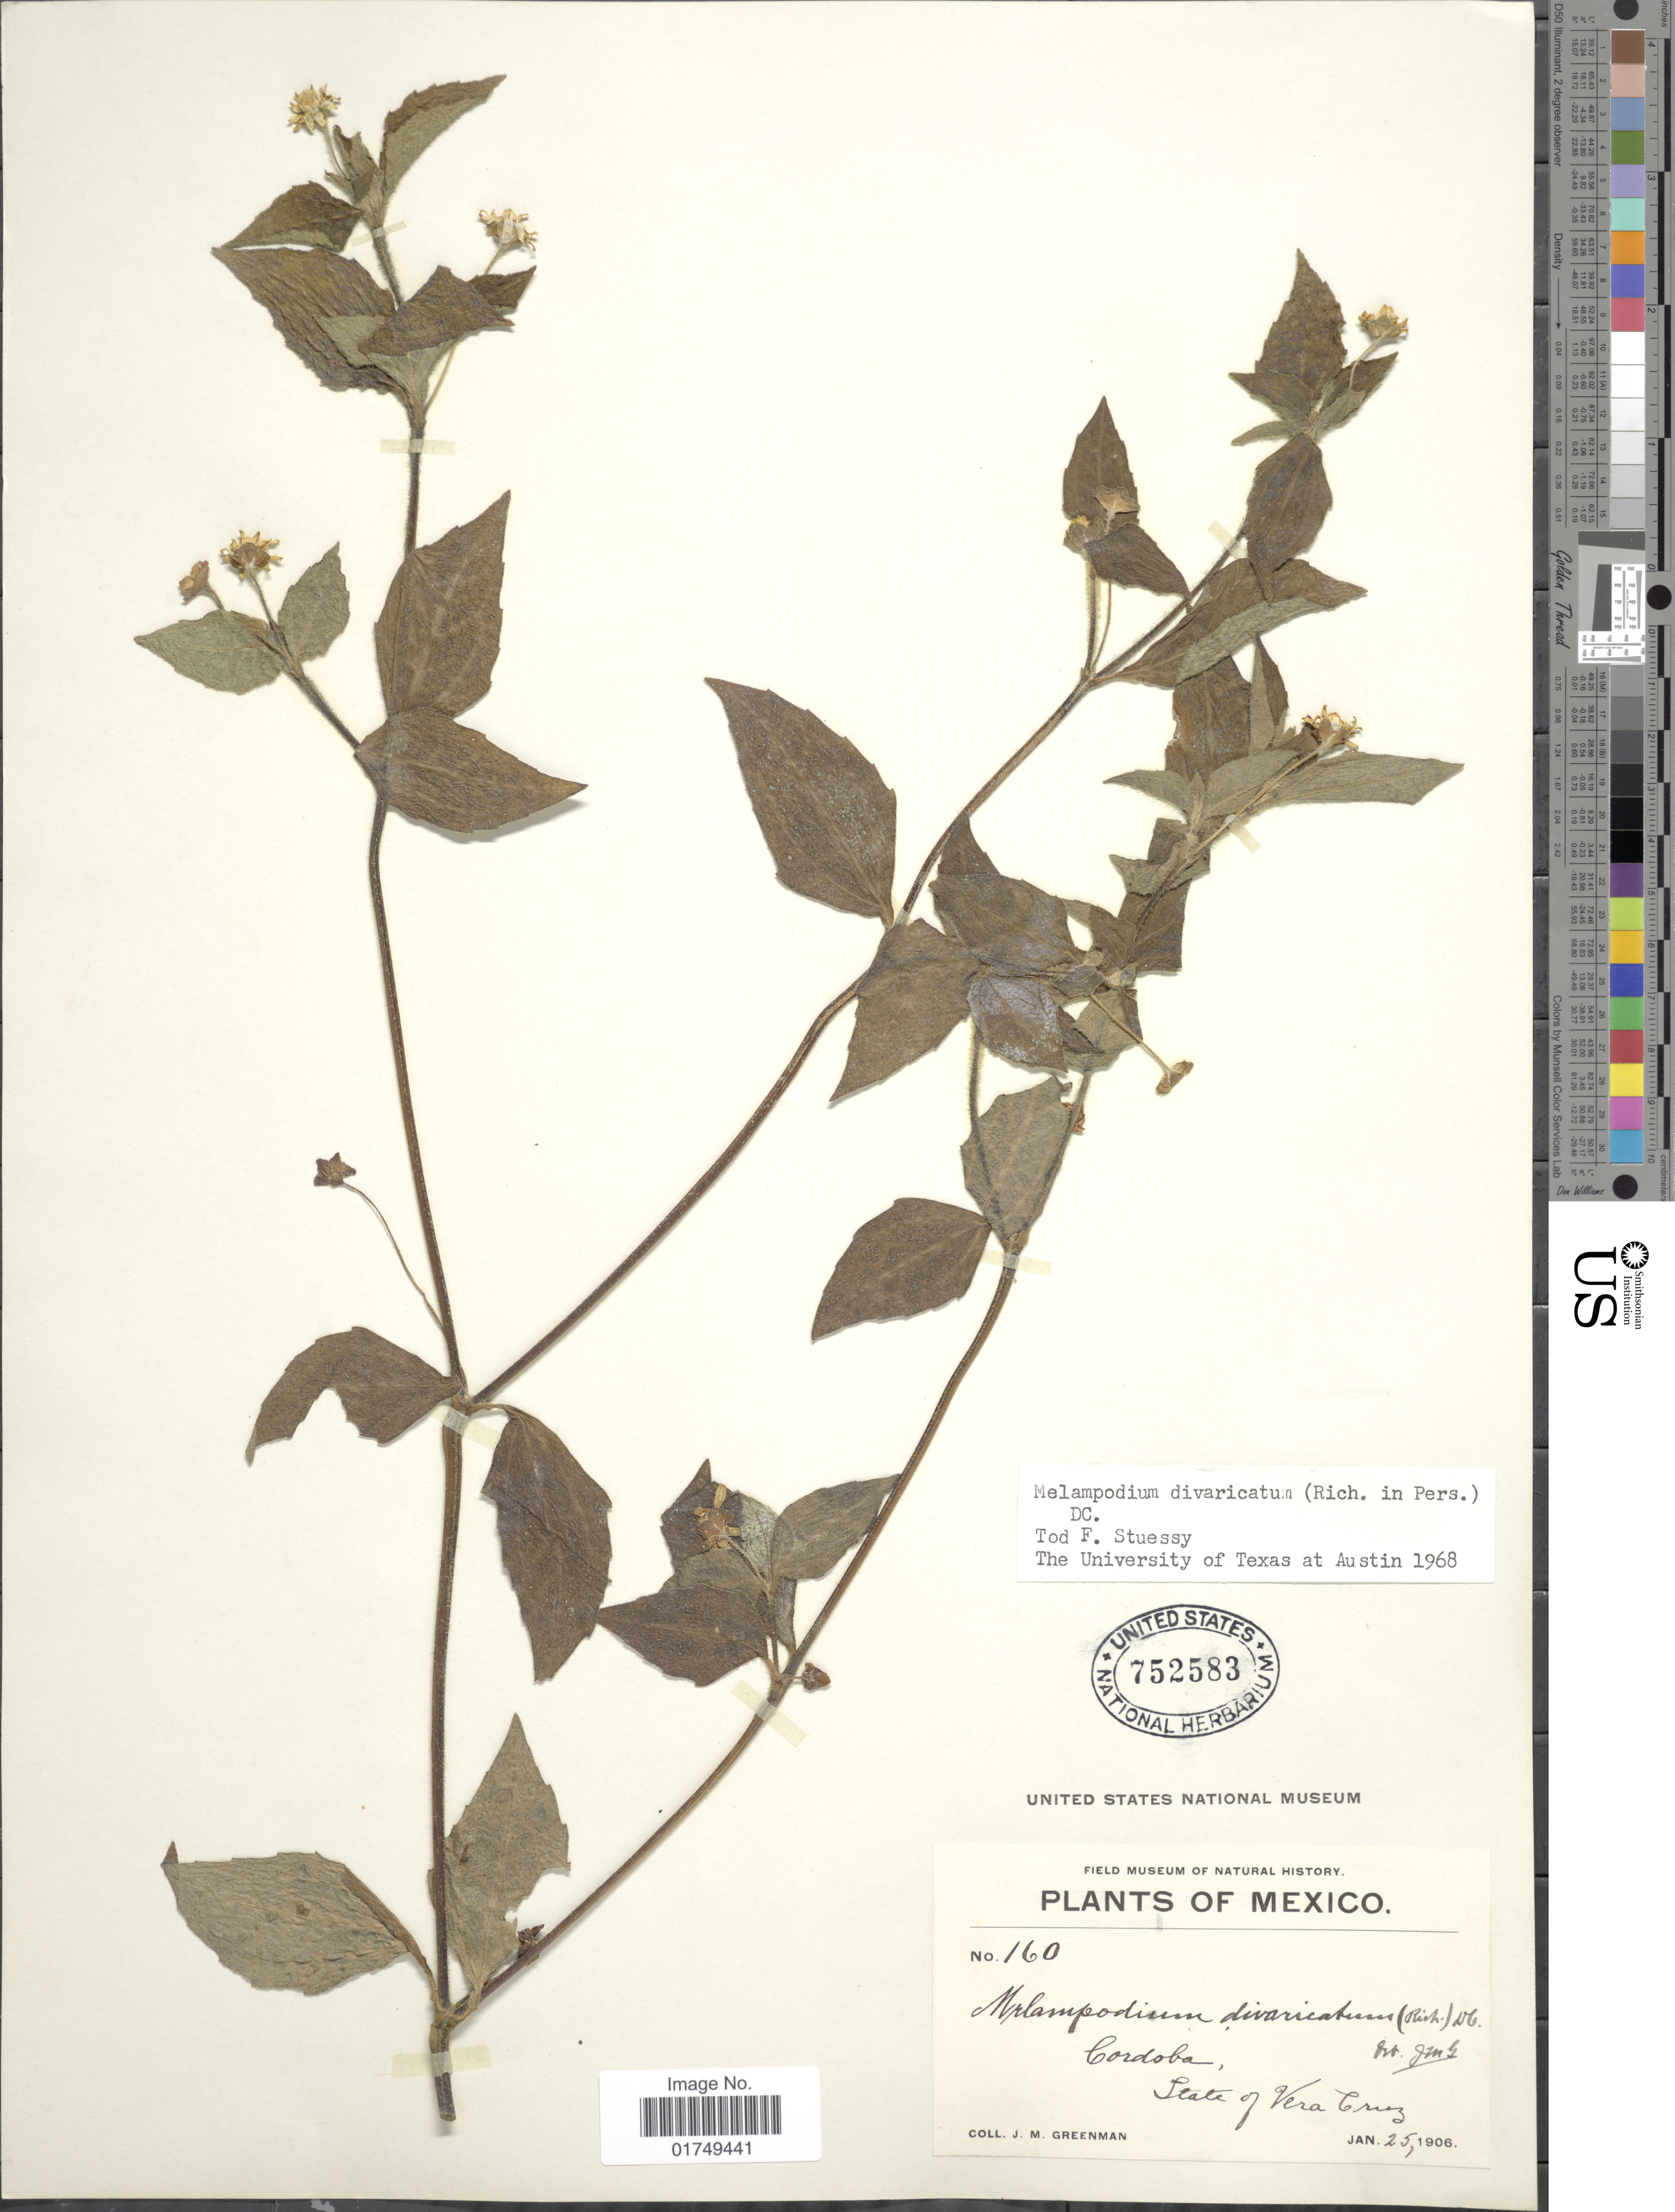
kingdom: Plantae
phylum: Tracheophyta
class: Magnoliopsida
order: Asterales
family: Asteraceae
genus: Melampodium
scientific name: Melampodium divaricatum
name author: (Rich.) DC.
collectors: J. M. Greenman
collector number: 160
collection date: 1906-01-25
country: Mexico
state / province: Veracruz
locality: Cordoba, State of Vera Cruz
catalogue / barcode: US 752583